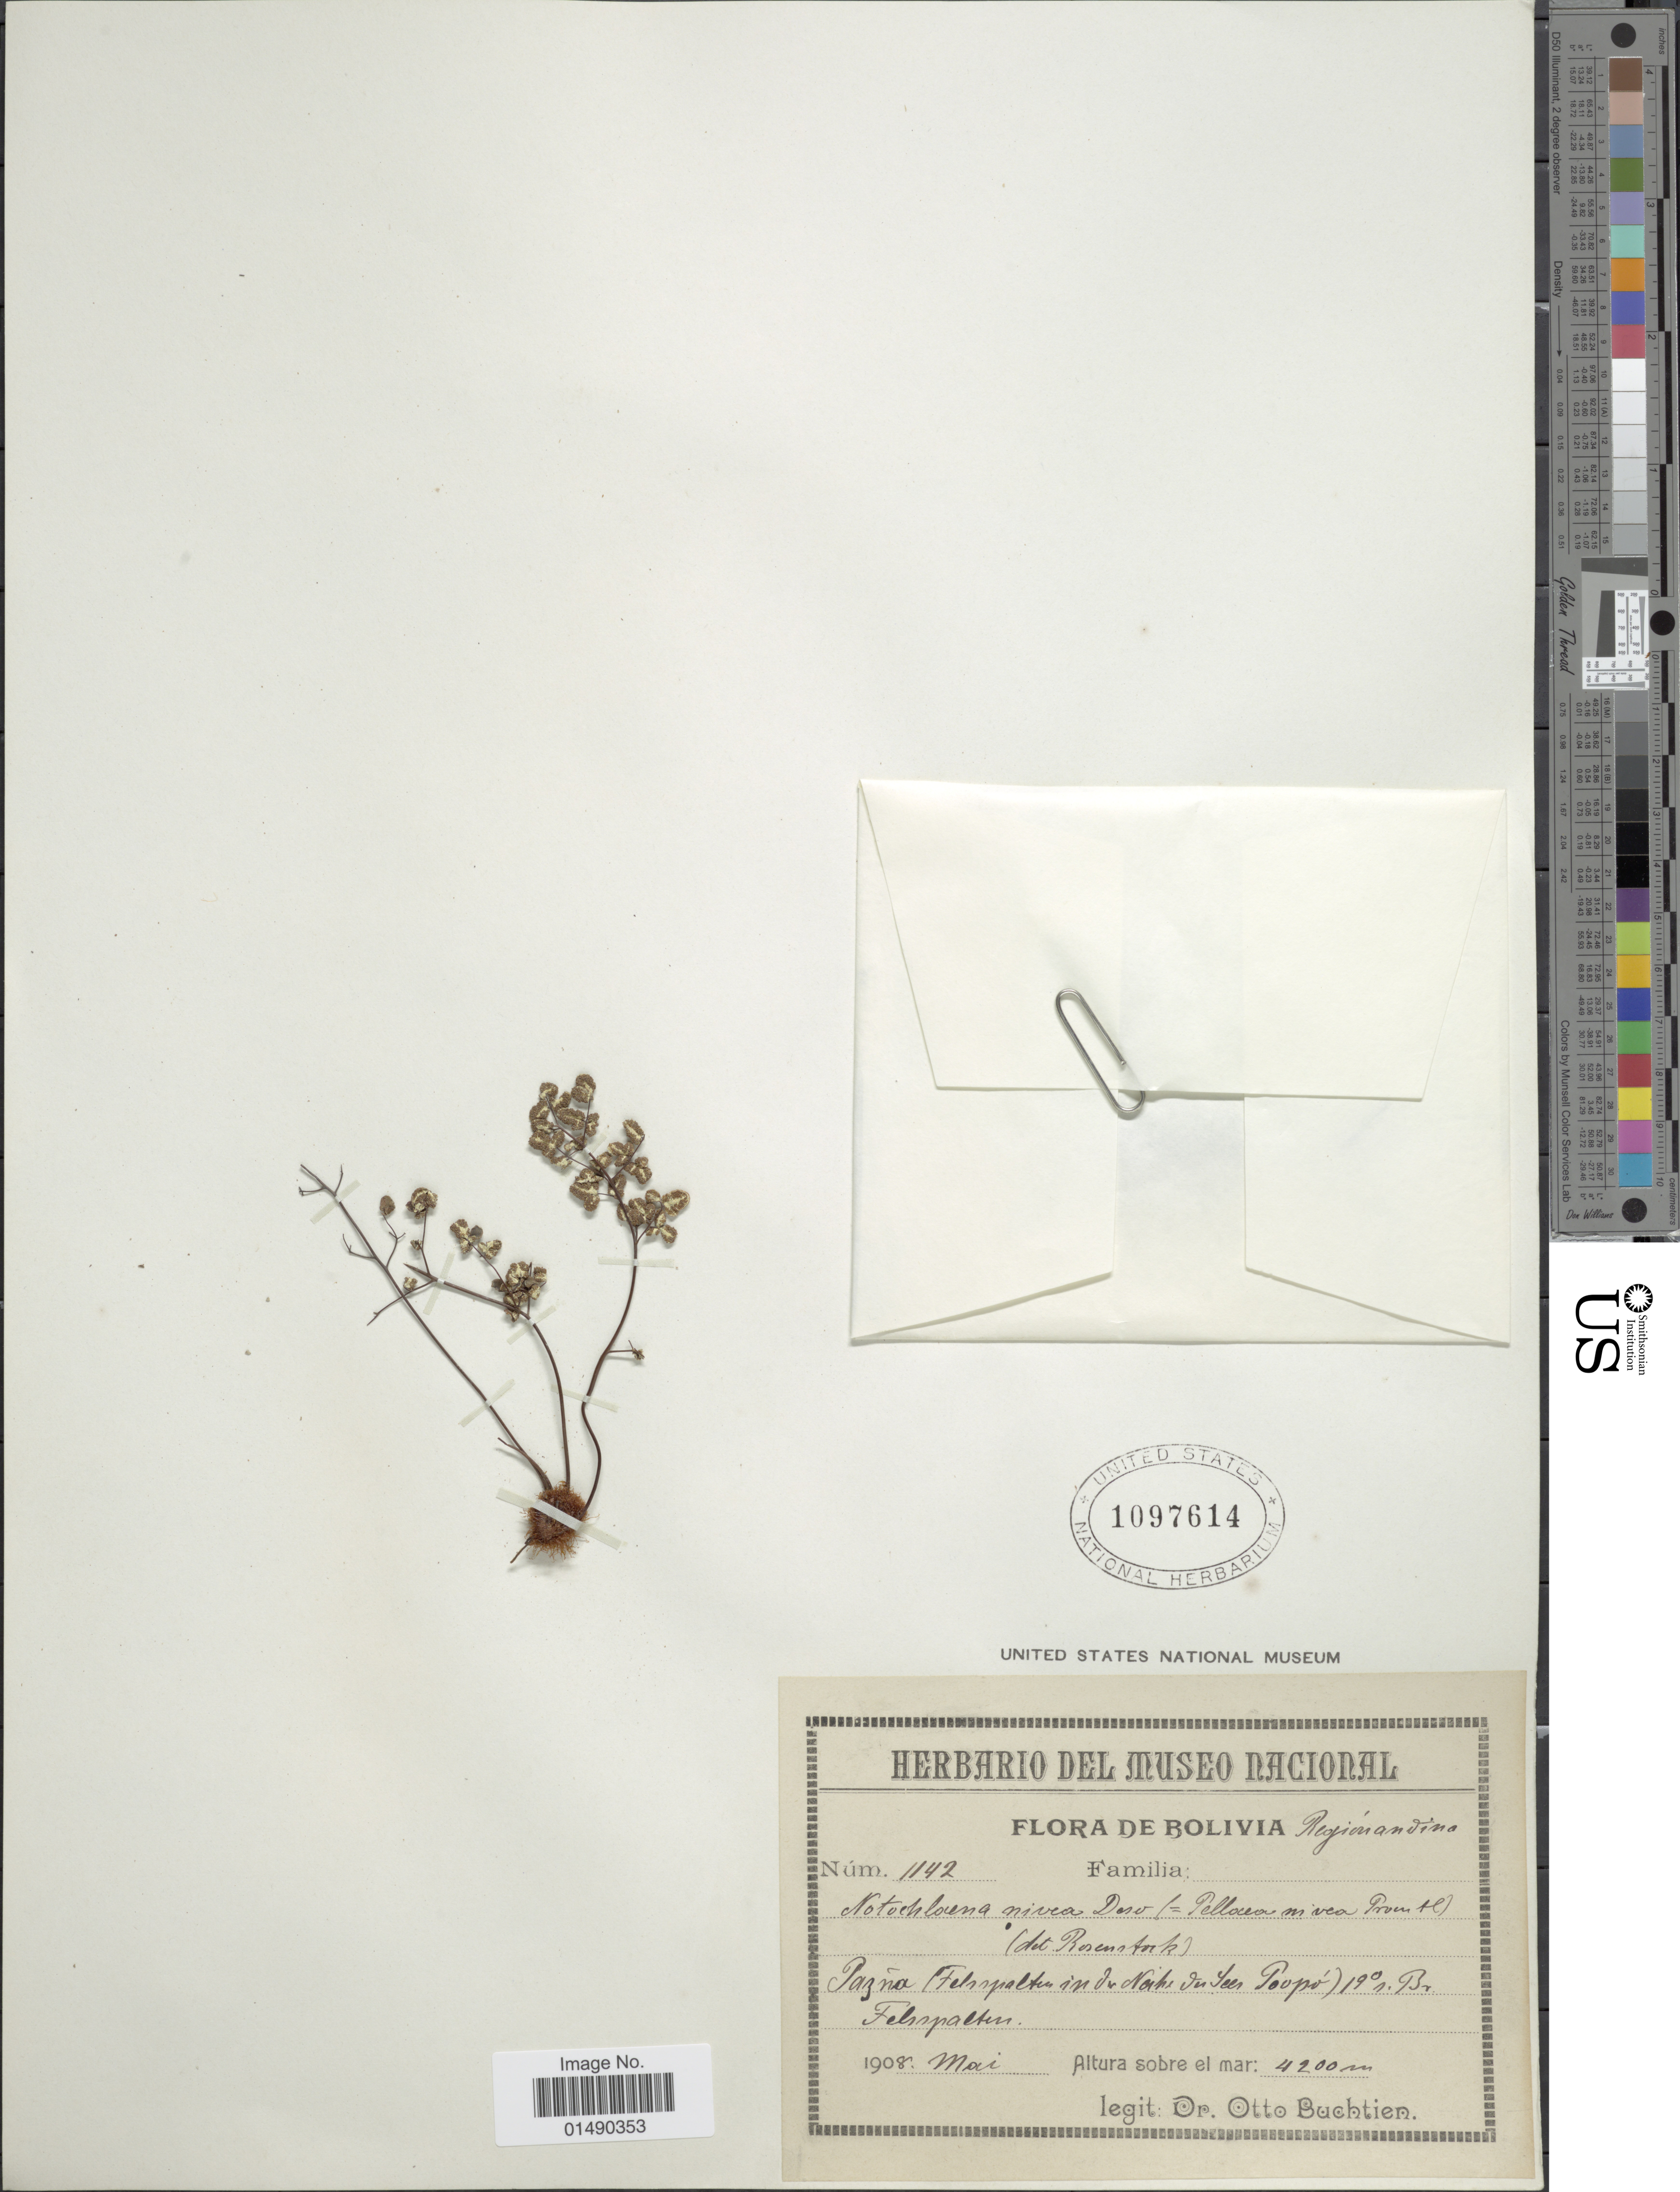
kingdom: Plantae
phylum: Tracheophyta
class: Polypodiopsida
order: Polypodiales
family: Pteridaceae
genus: Argyrochosma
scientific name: Argyrochosma nivea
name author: (Poir.) Windham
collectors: O. Buchtien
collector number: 1142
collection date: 1908-05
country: Bolivia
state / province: Oruro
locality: Pazña (near Lake Poopó)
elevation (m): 4200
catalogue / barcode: US 1097614